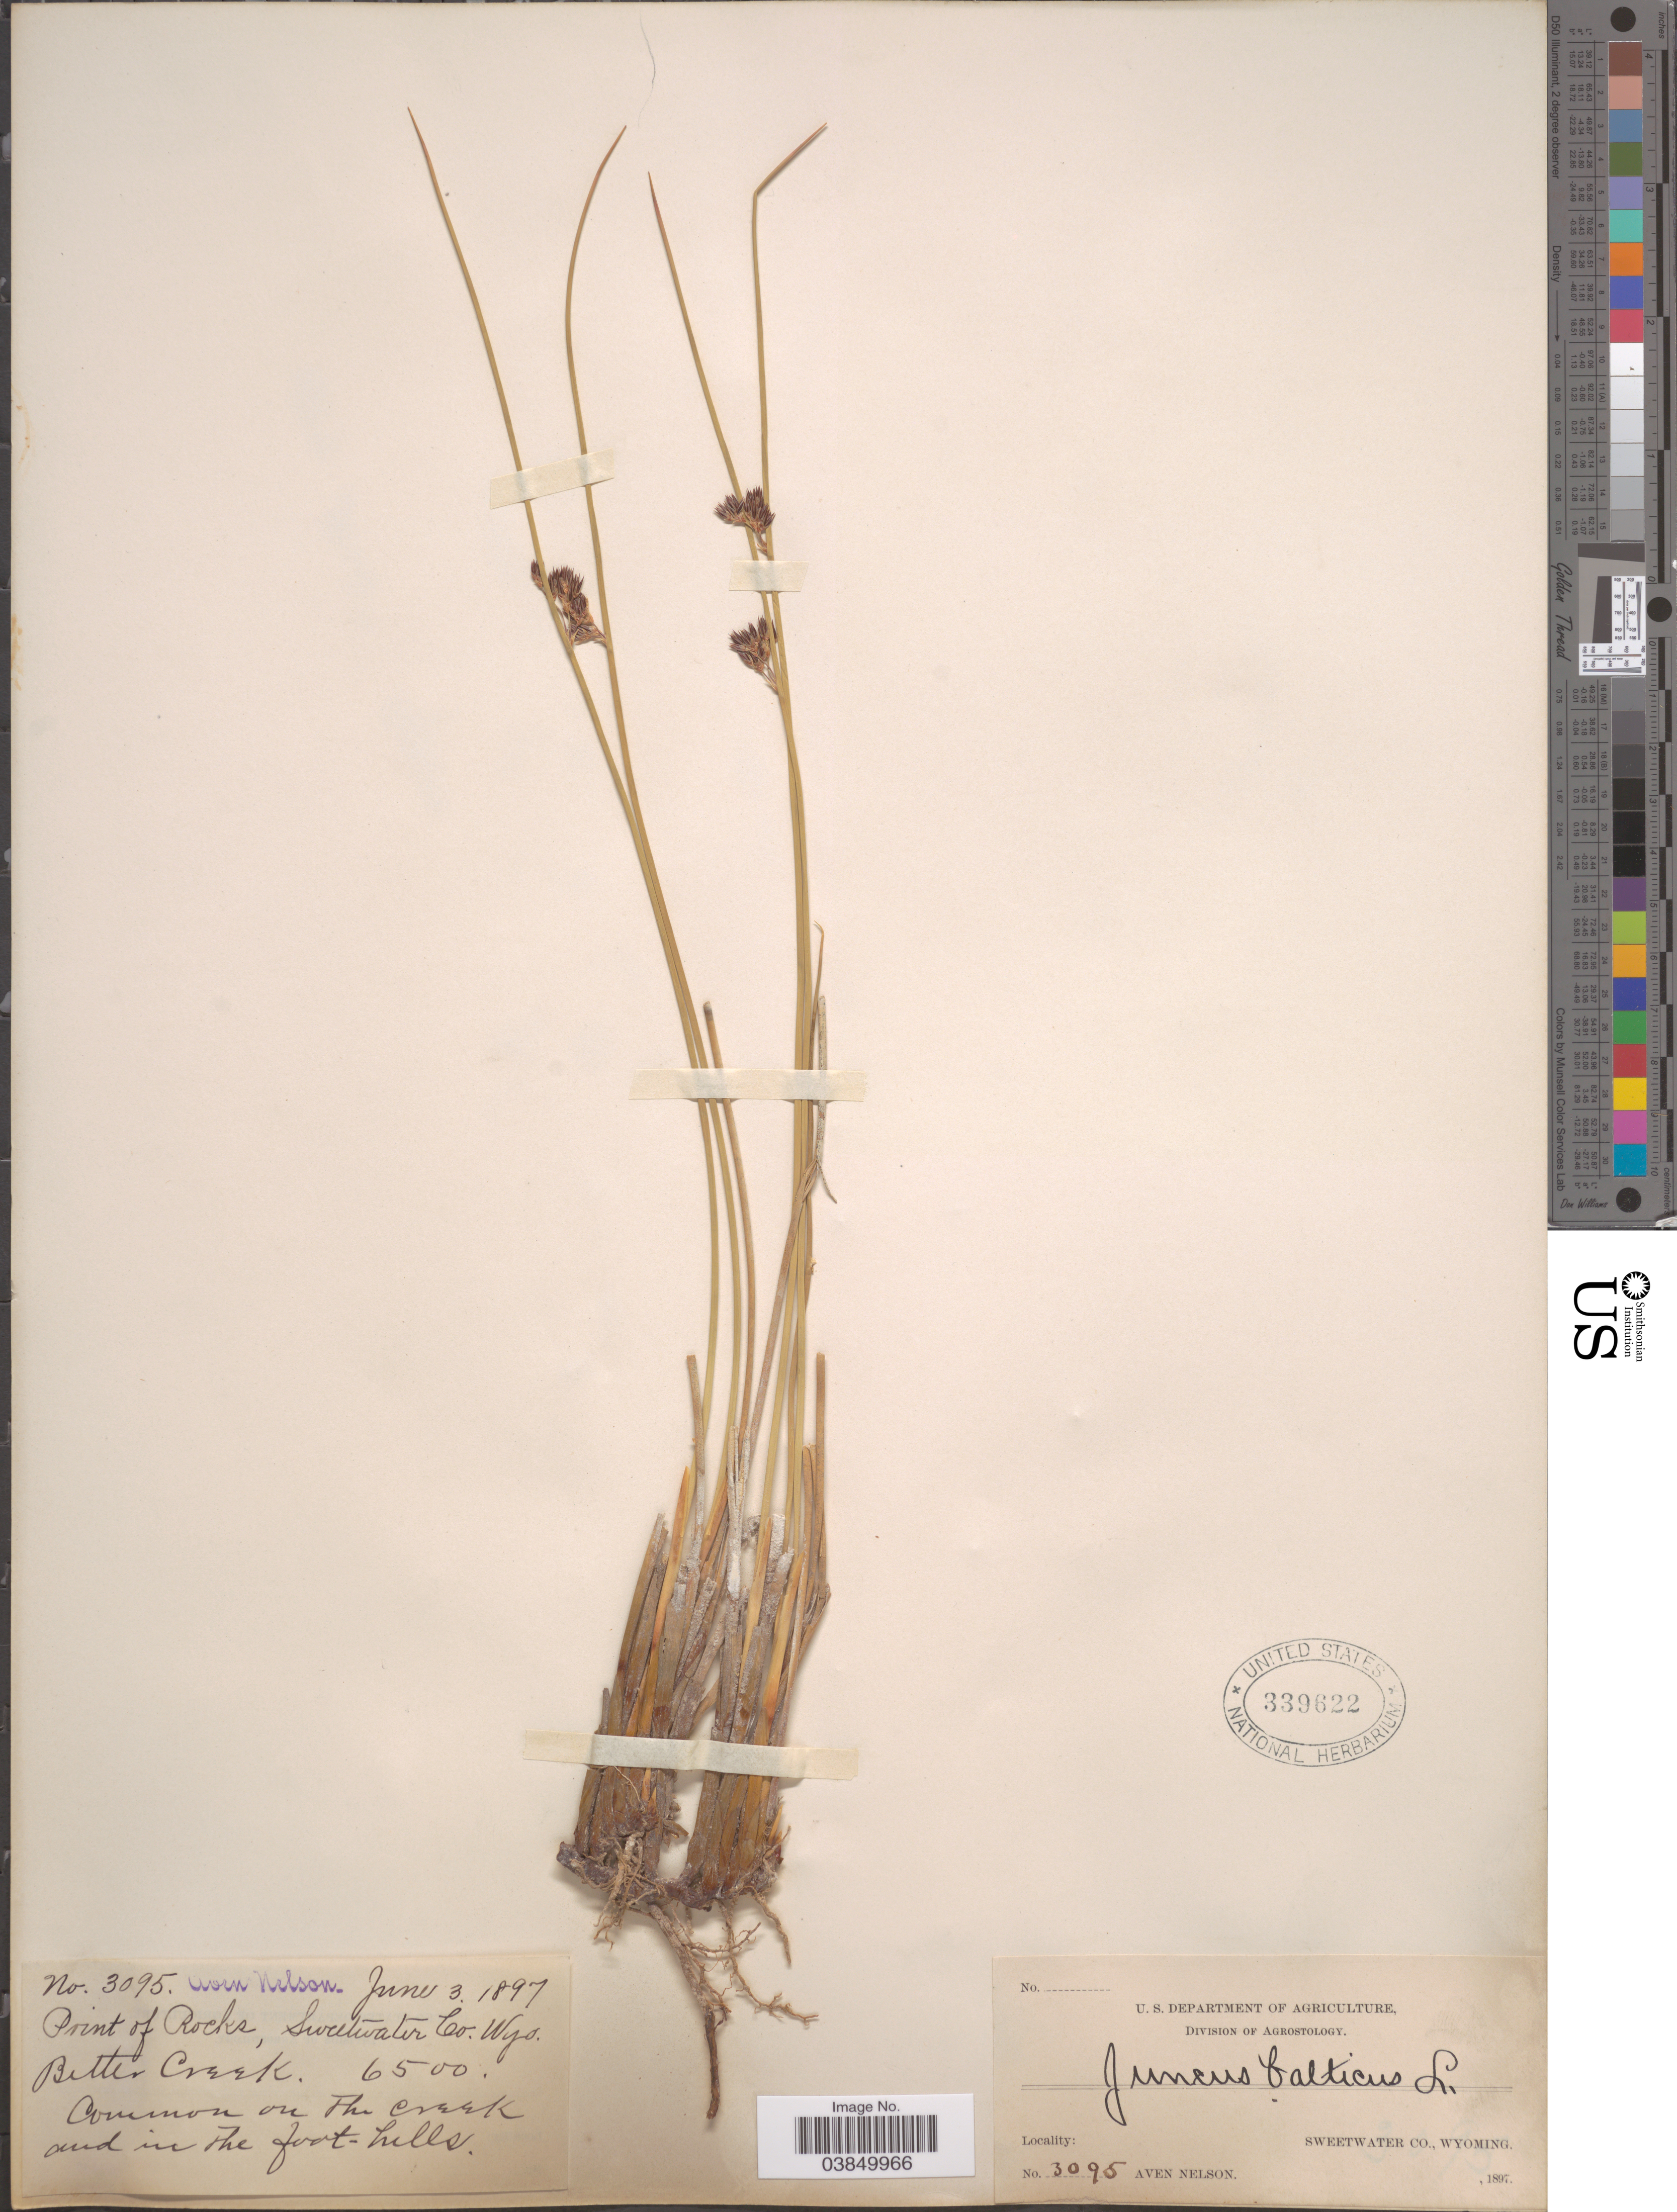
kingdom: Plantae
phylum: Tracheophyta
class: Liliopsida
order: Poales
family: Juncaceae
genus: Juncus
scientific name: Juncus balticus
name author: Willd.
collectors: A. Nelson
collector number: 3095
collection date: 1897-06-03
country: United States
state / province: Wyoming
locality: Point of Rocks, Sweetwater Co. Bitter Creek.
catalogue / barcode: US 339622